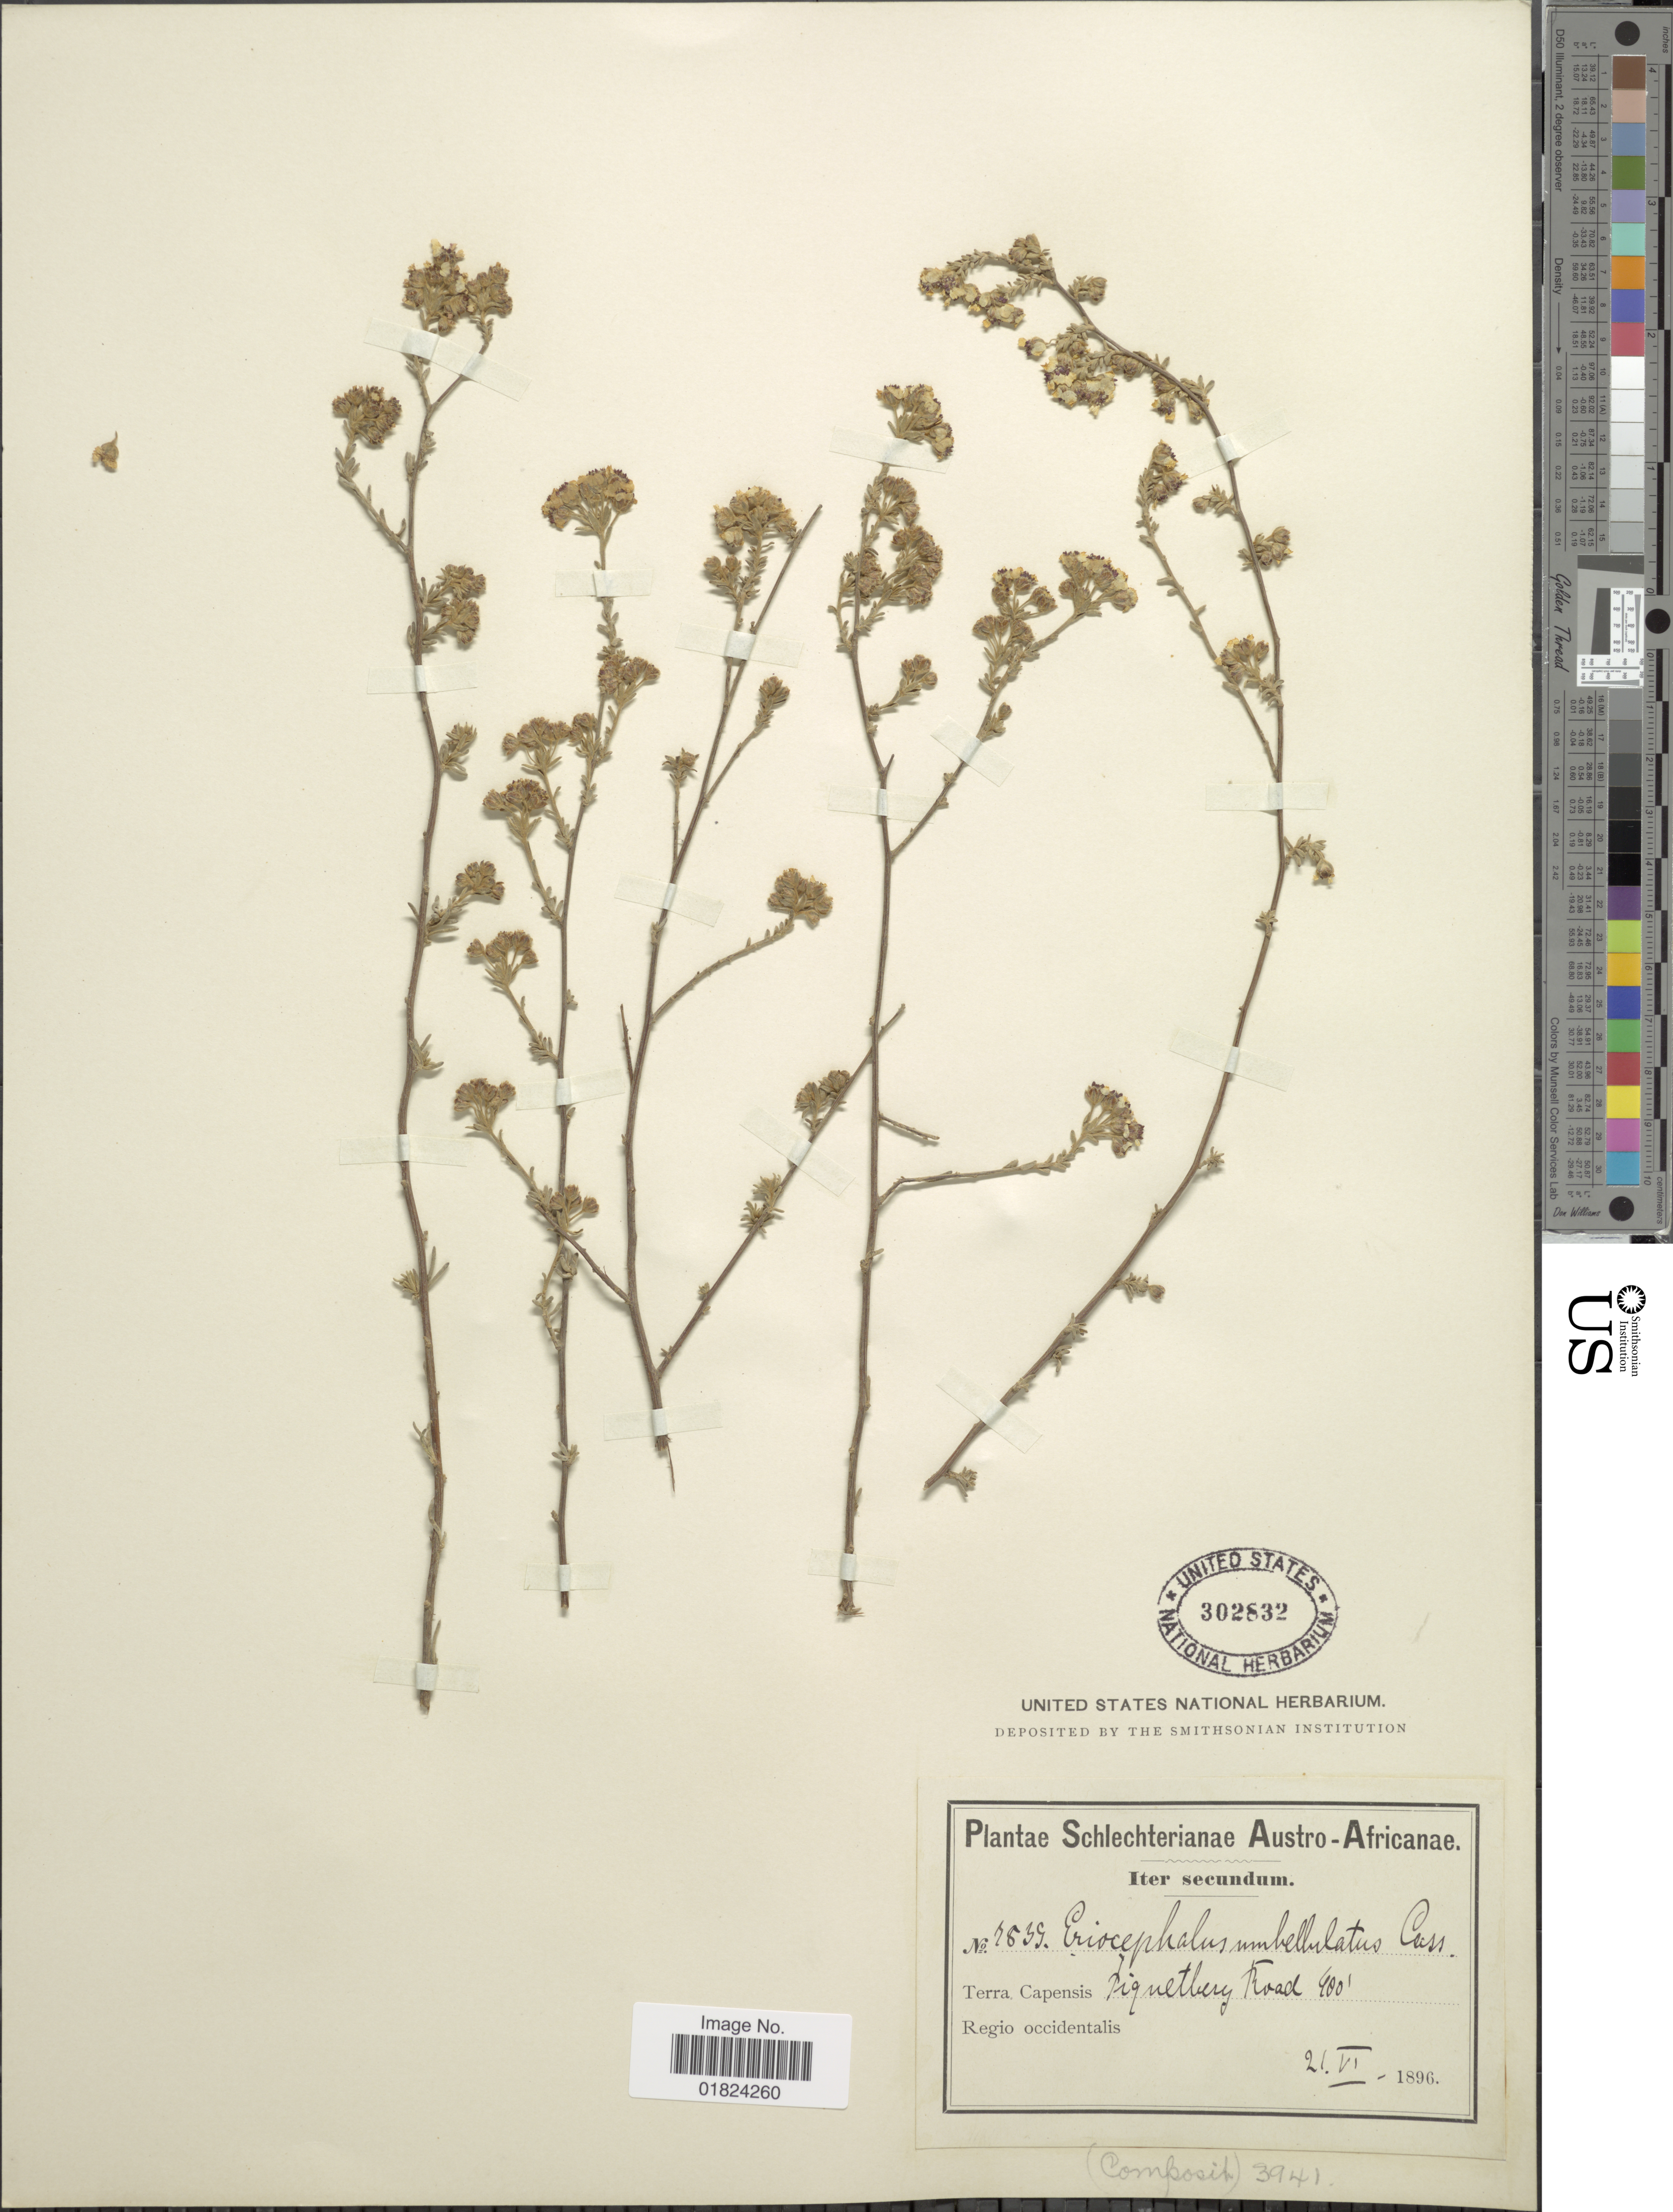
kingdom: Plantae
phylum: Tracheophyta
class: Magnoliopsida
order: Asterales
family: Asteraceae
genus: Eriocephalus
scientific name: Eriocephalus africanus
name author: L.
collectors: Schlechter, --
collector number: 7539*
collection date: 1896-06-21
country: South Africa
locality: Austro-Africanae, Terra Capensis regio occidentalis. Piquetberg Road.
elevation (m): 122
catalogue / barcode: US 302832